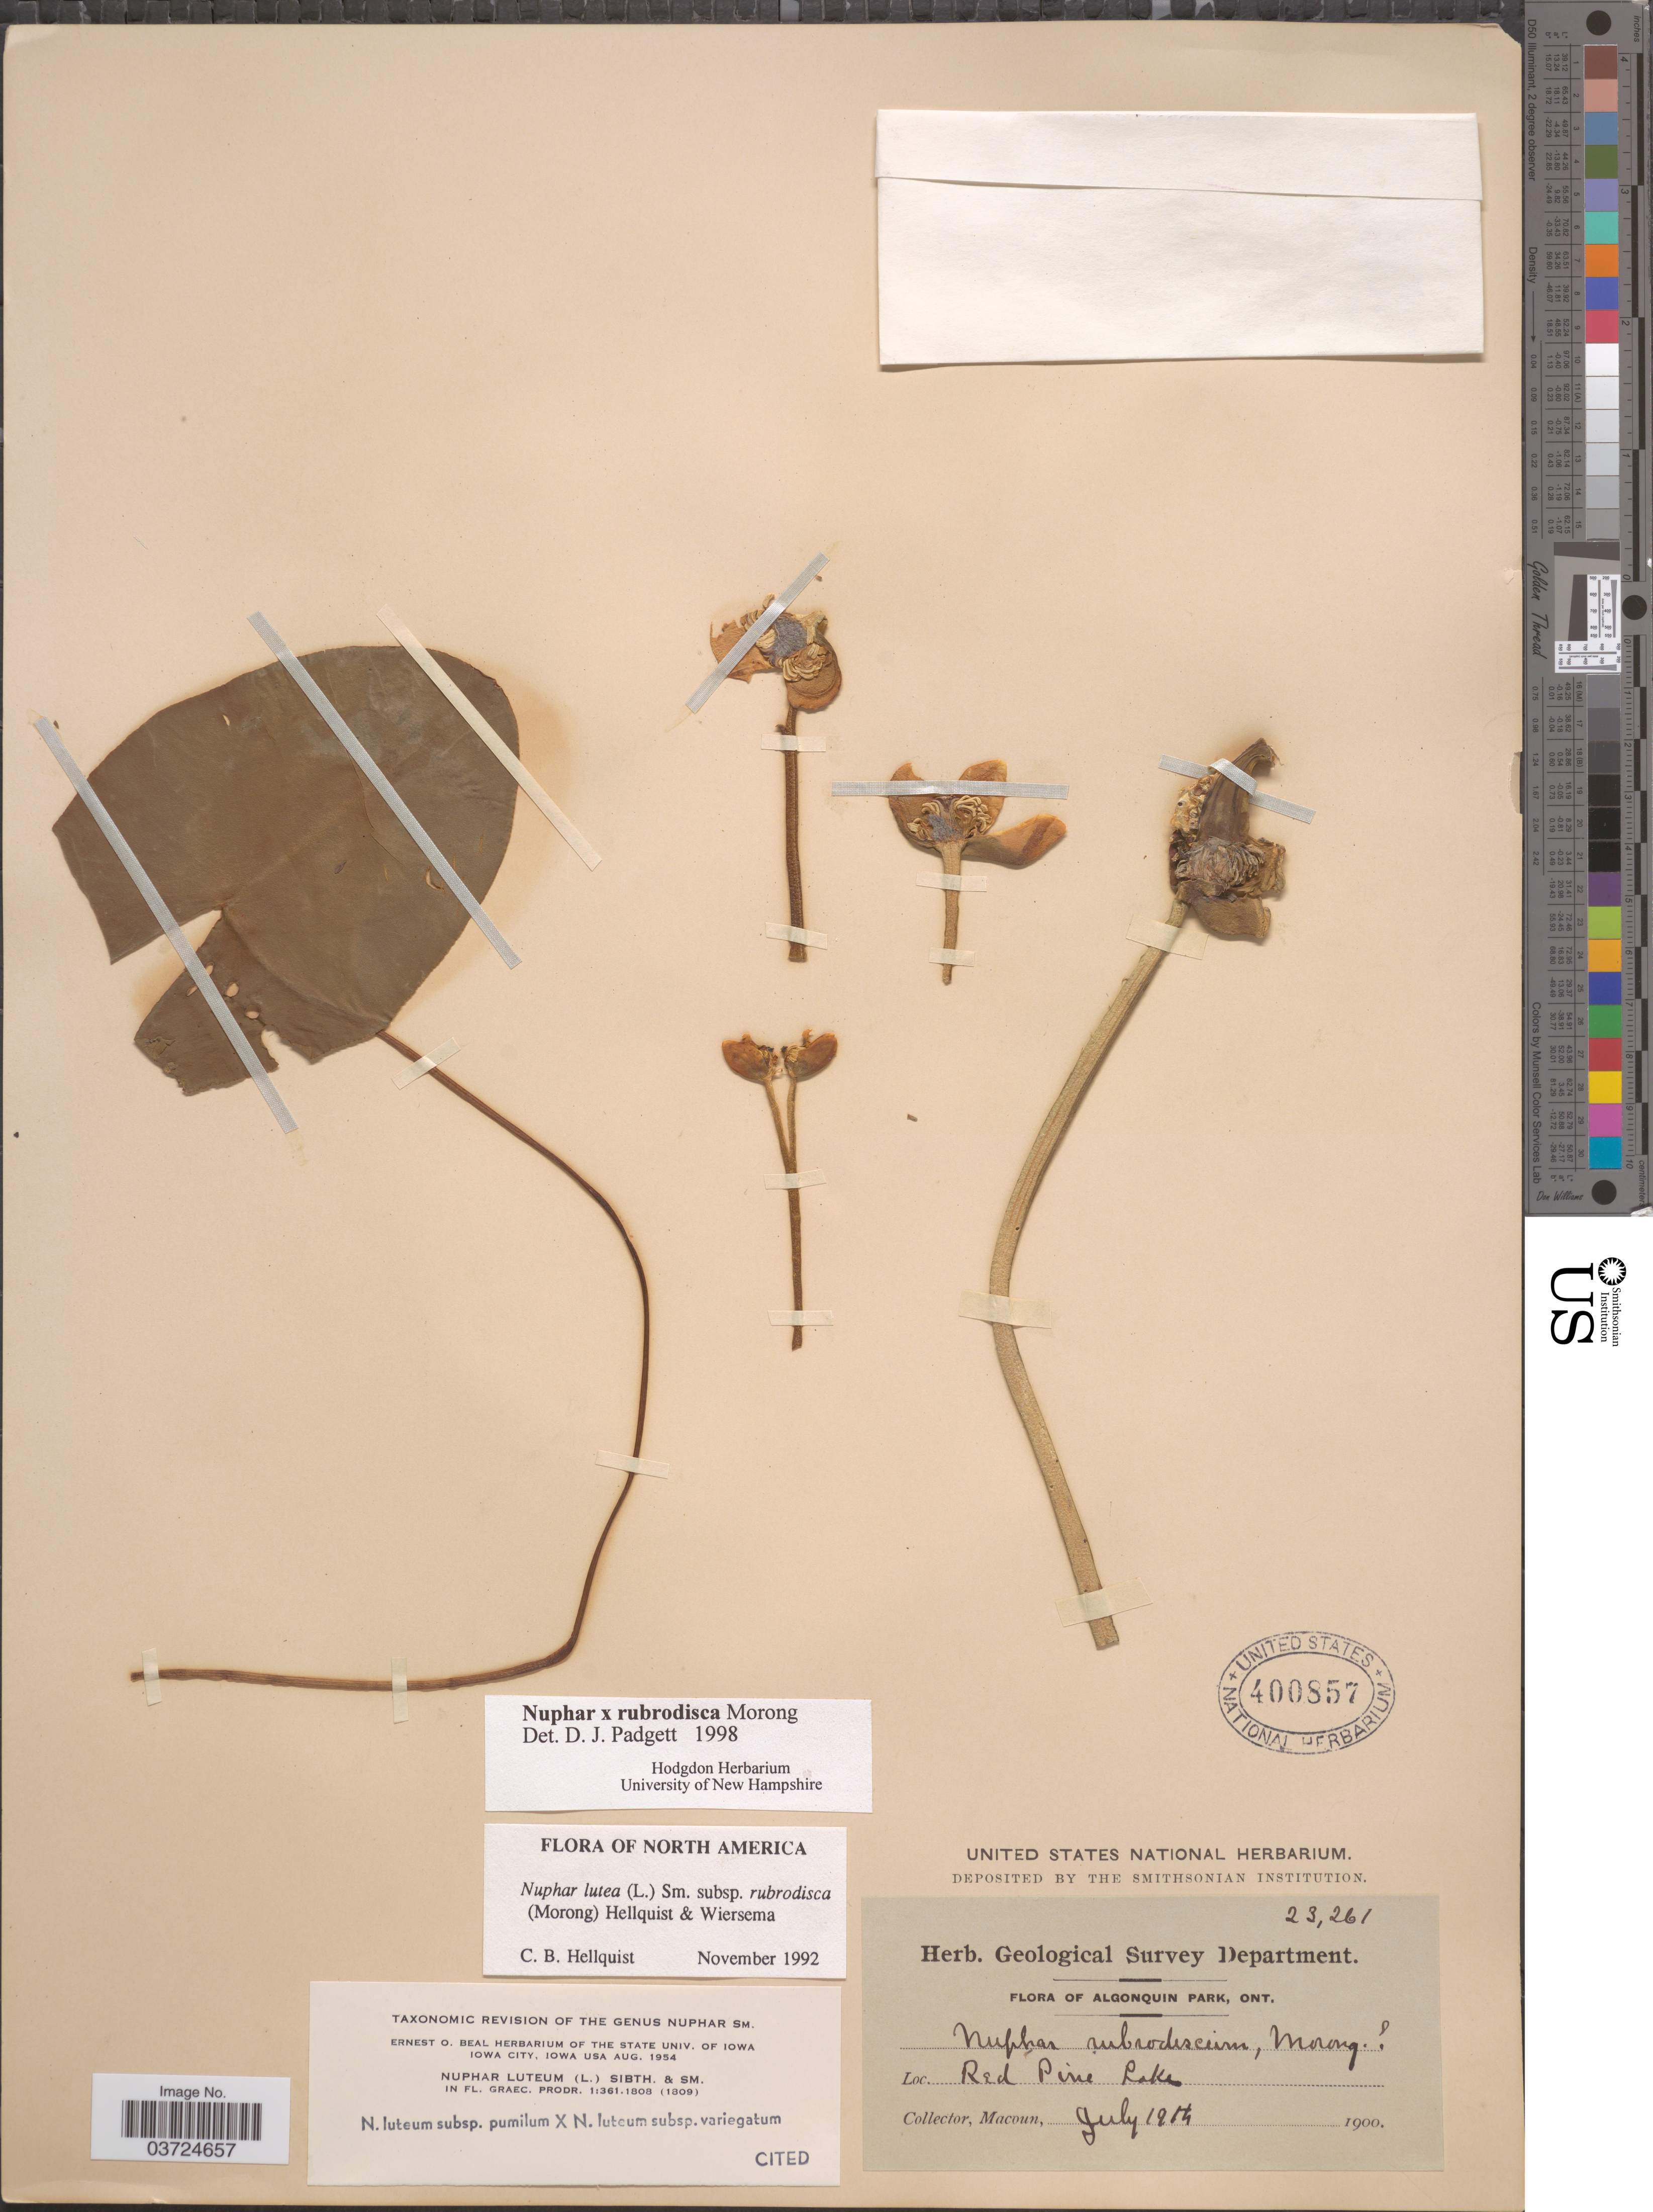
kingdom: Plantae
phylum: Tracheophyta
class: Magnoliopsida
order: Nymphaeales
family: Nymphaeaceae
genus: Nuphar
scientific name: Nuphar rubrodisca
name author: Morong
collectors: -- Macoun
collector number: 23261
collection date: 1900-07-19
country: Canada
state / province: Ontario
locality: Algonquin Park. Red Pine Lake.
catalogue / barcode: US 400857